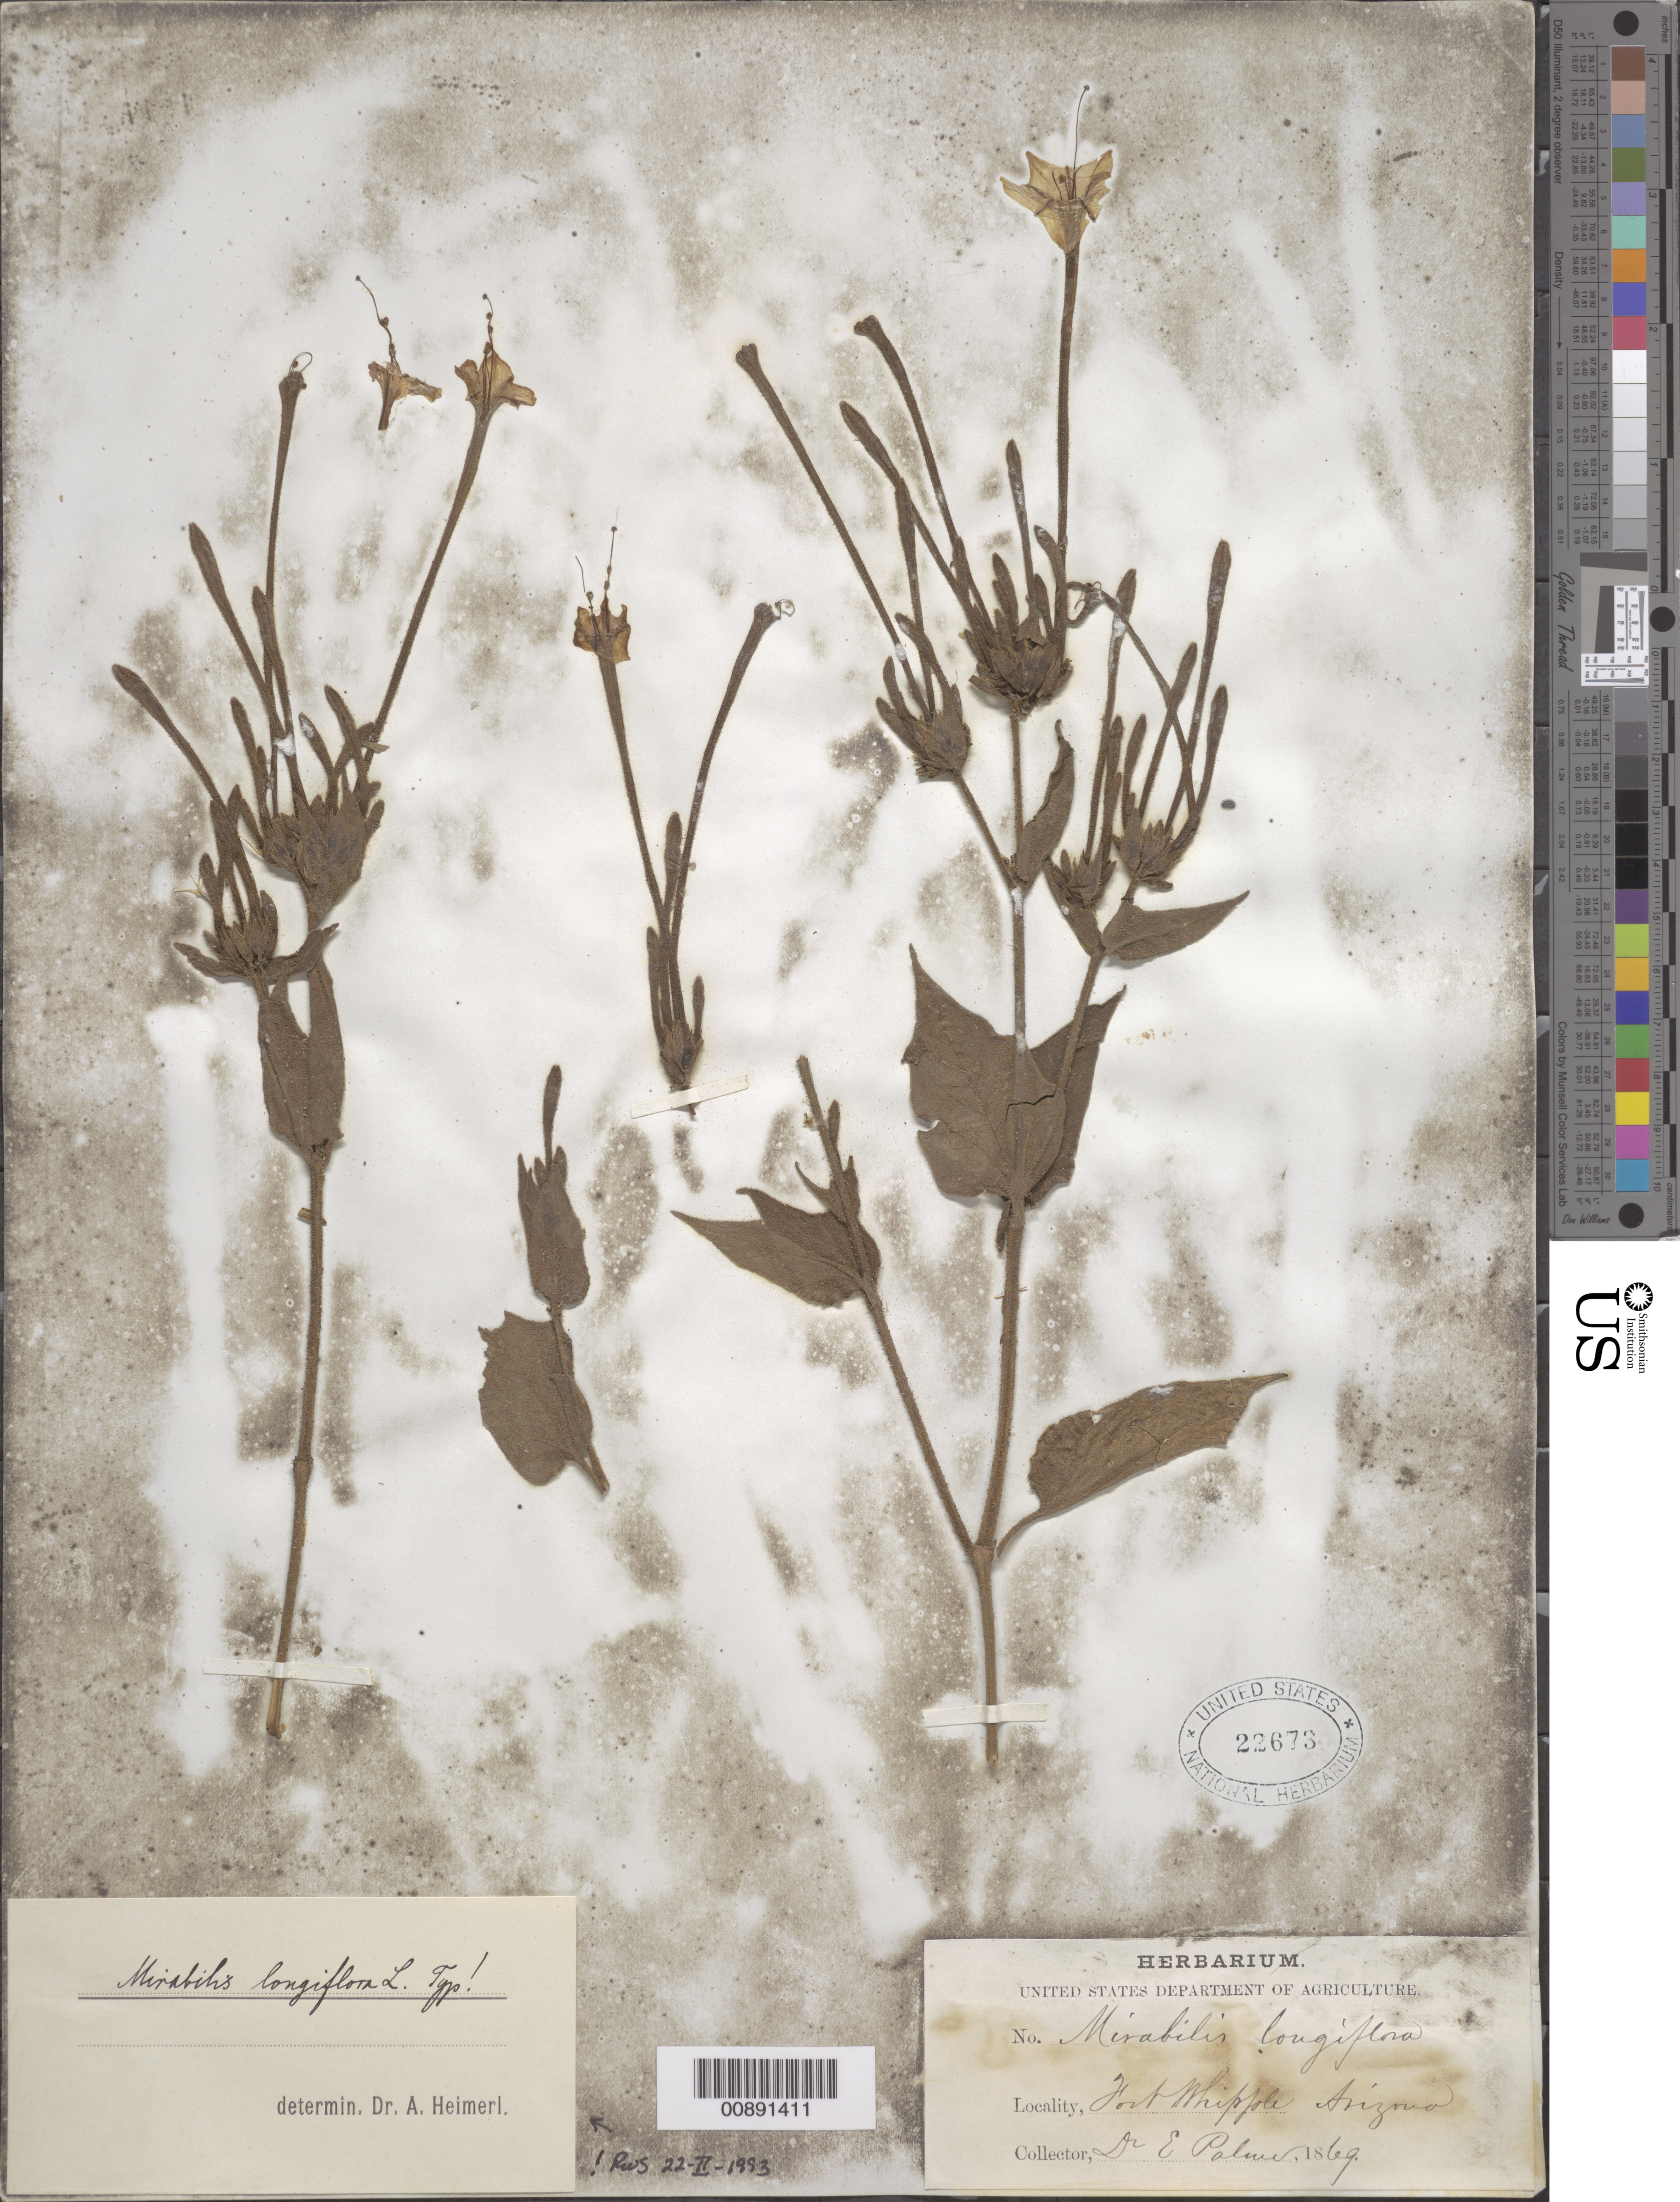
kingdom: Plantae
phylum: Tracheophyta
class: Magnoliopsida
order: Caryophyllales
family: Nyctaginaceae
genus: Mirabilis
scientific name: Mirabilis longiflora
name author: L.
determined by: Spellenberg, R. W.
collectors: E. Palmer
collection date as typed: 1869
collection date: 1869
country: United States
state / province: Arizona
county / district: Yavapai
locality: Fort Whipple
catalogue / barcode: US 22673